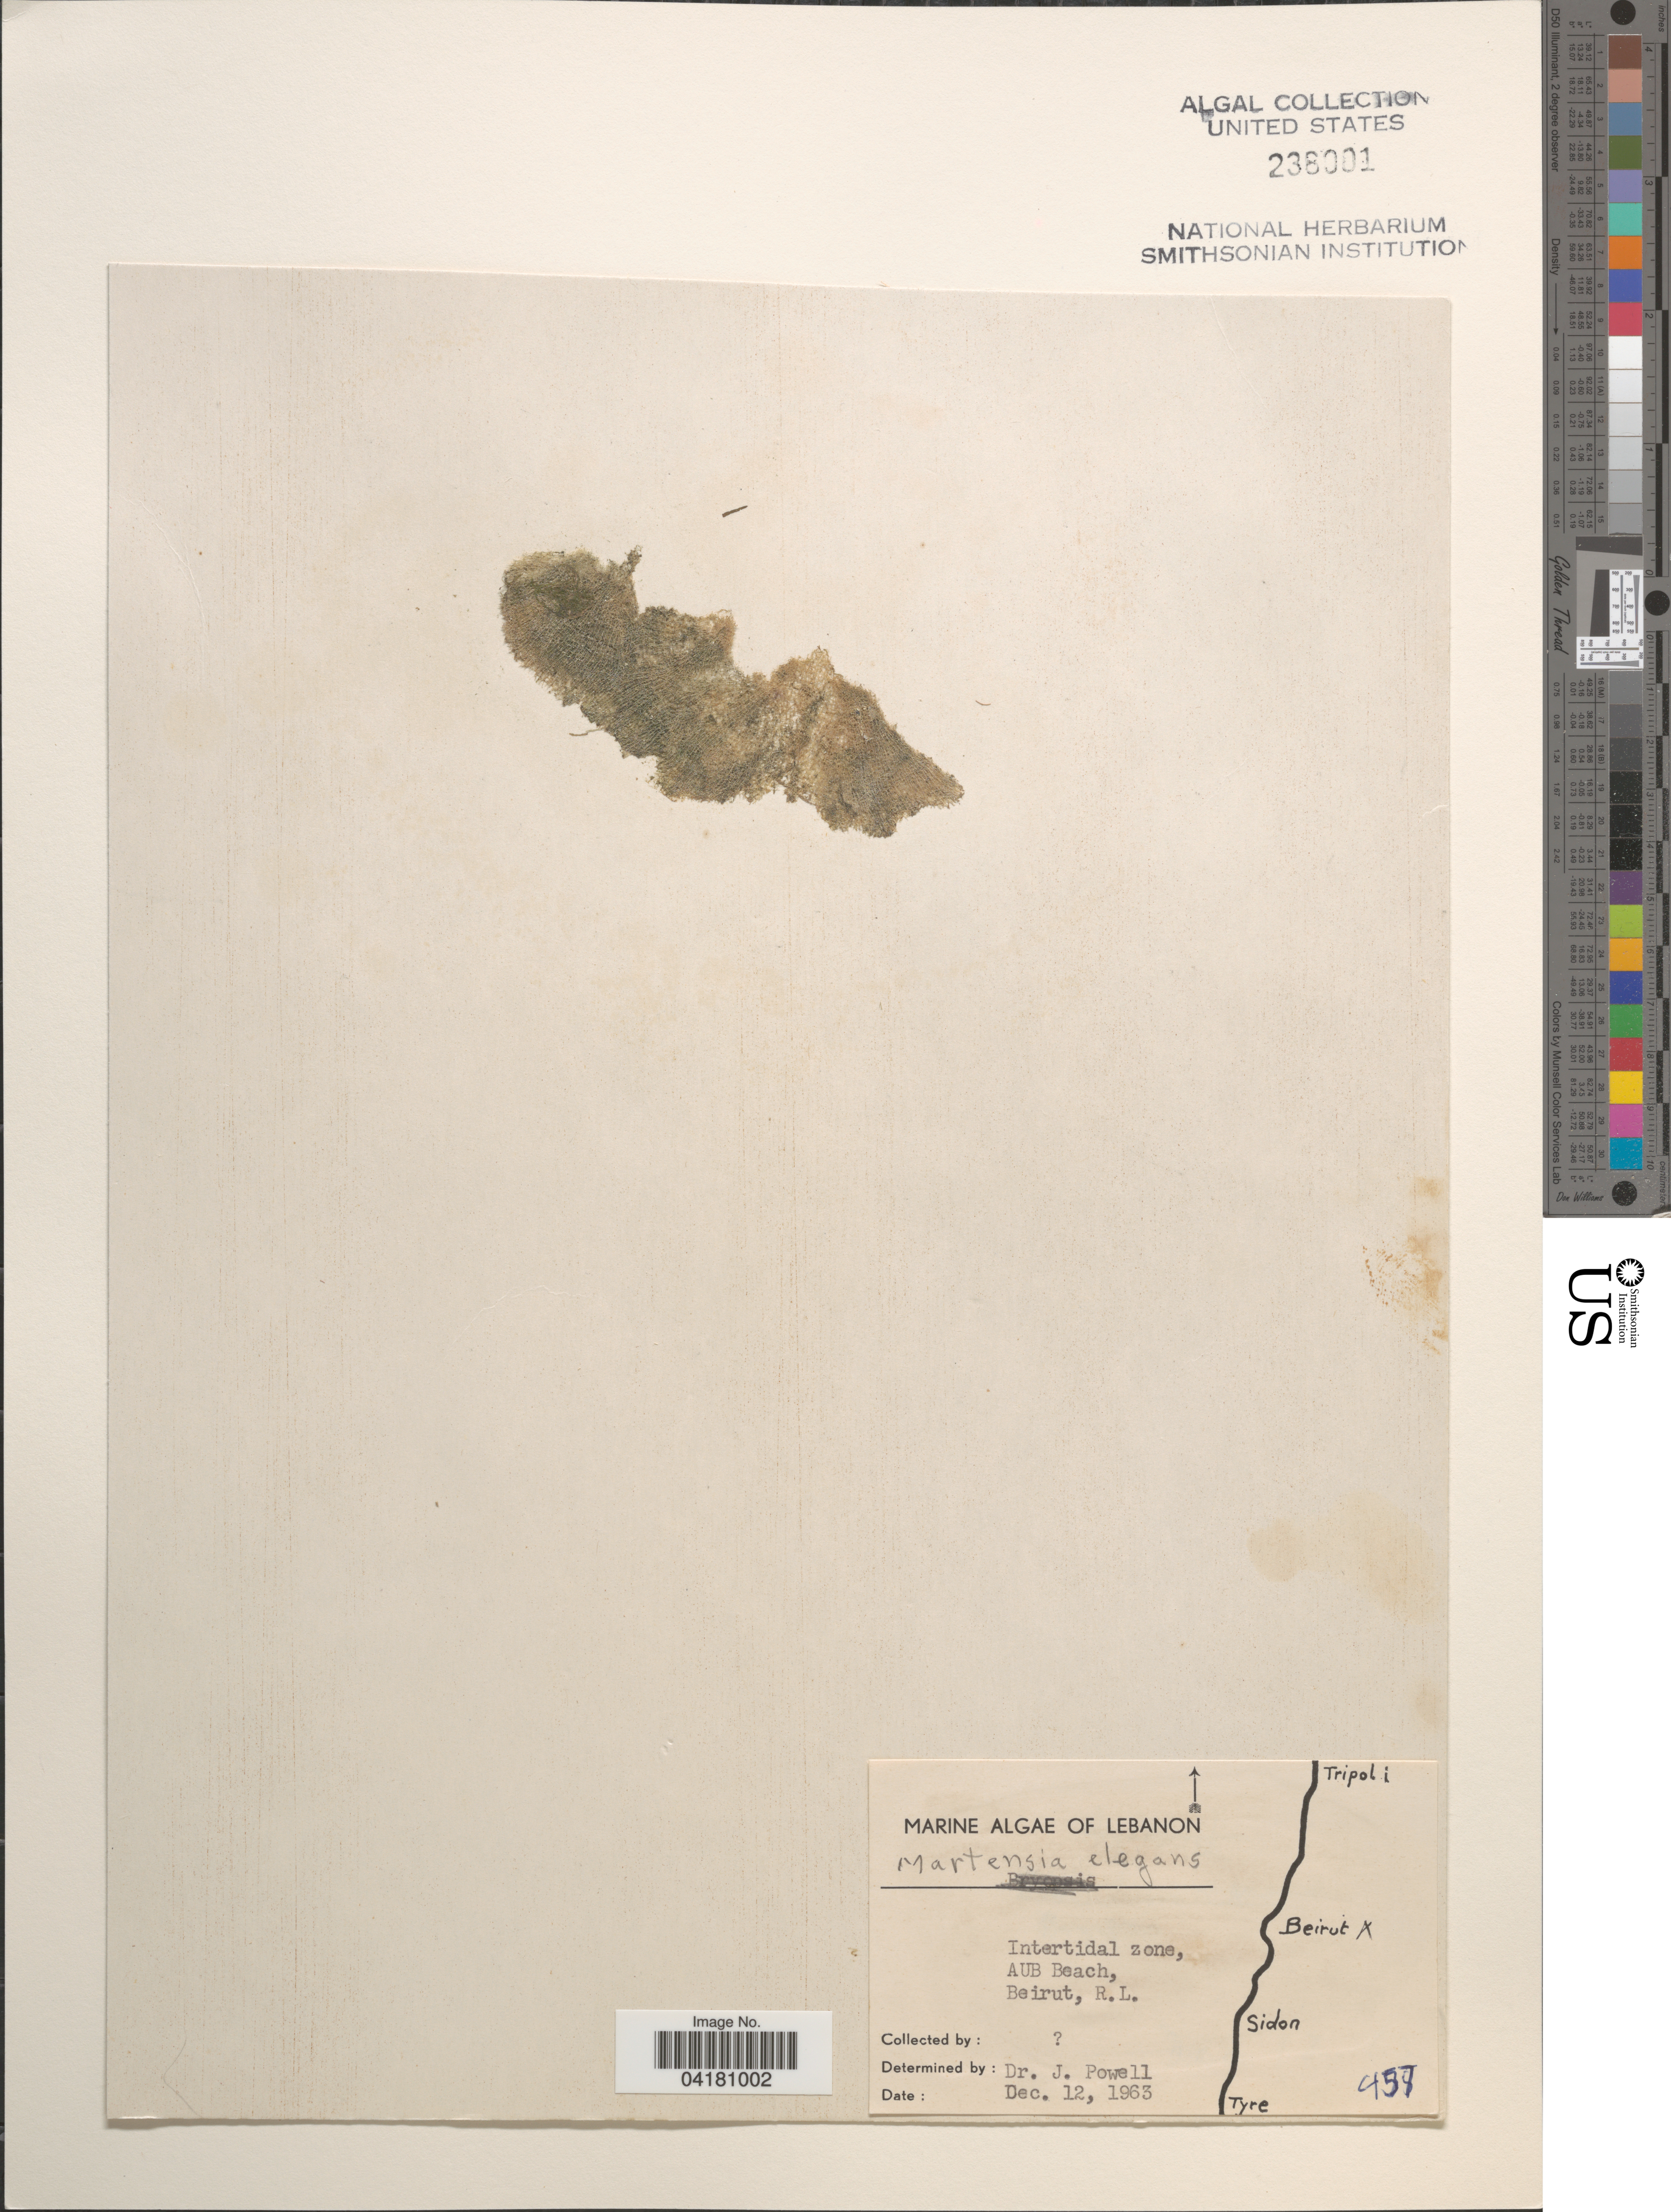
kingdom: Plantae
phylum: Rhodophyta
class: Florideophyceae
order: Ceramiales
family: Delesseriaceae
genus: Martensia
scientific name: Martensia elegans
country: Lebanon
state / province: Beyrouth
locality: Intertidal zone, AUB Beach, Beirut, R.L.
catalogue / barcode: US 238001